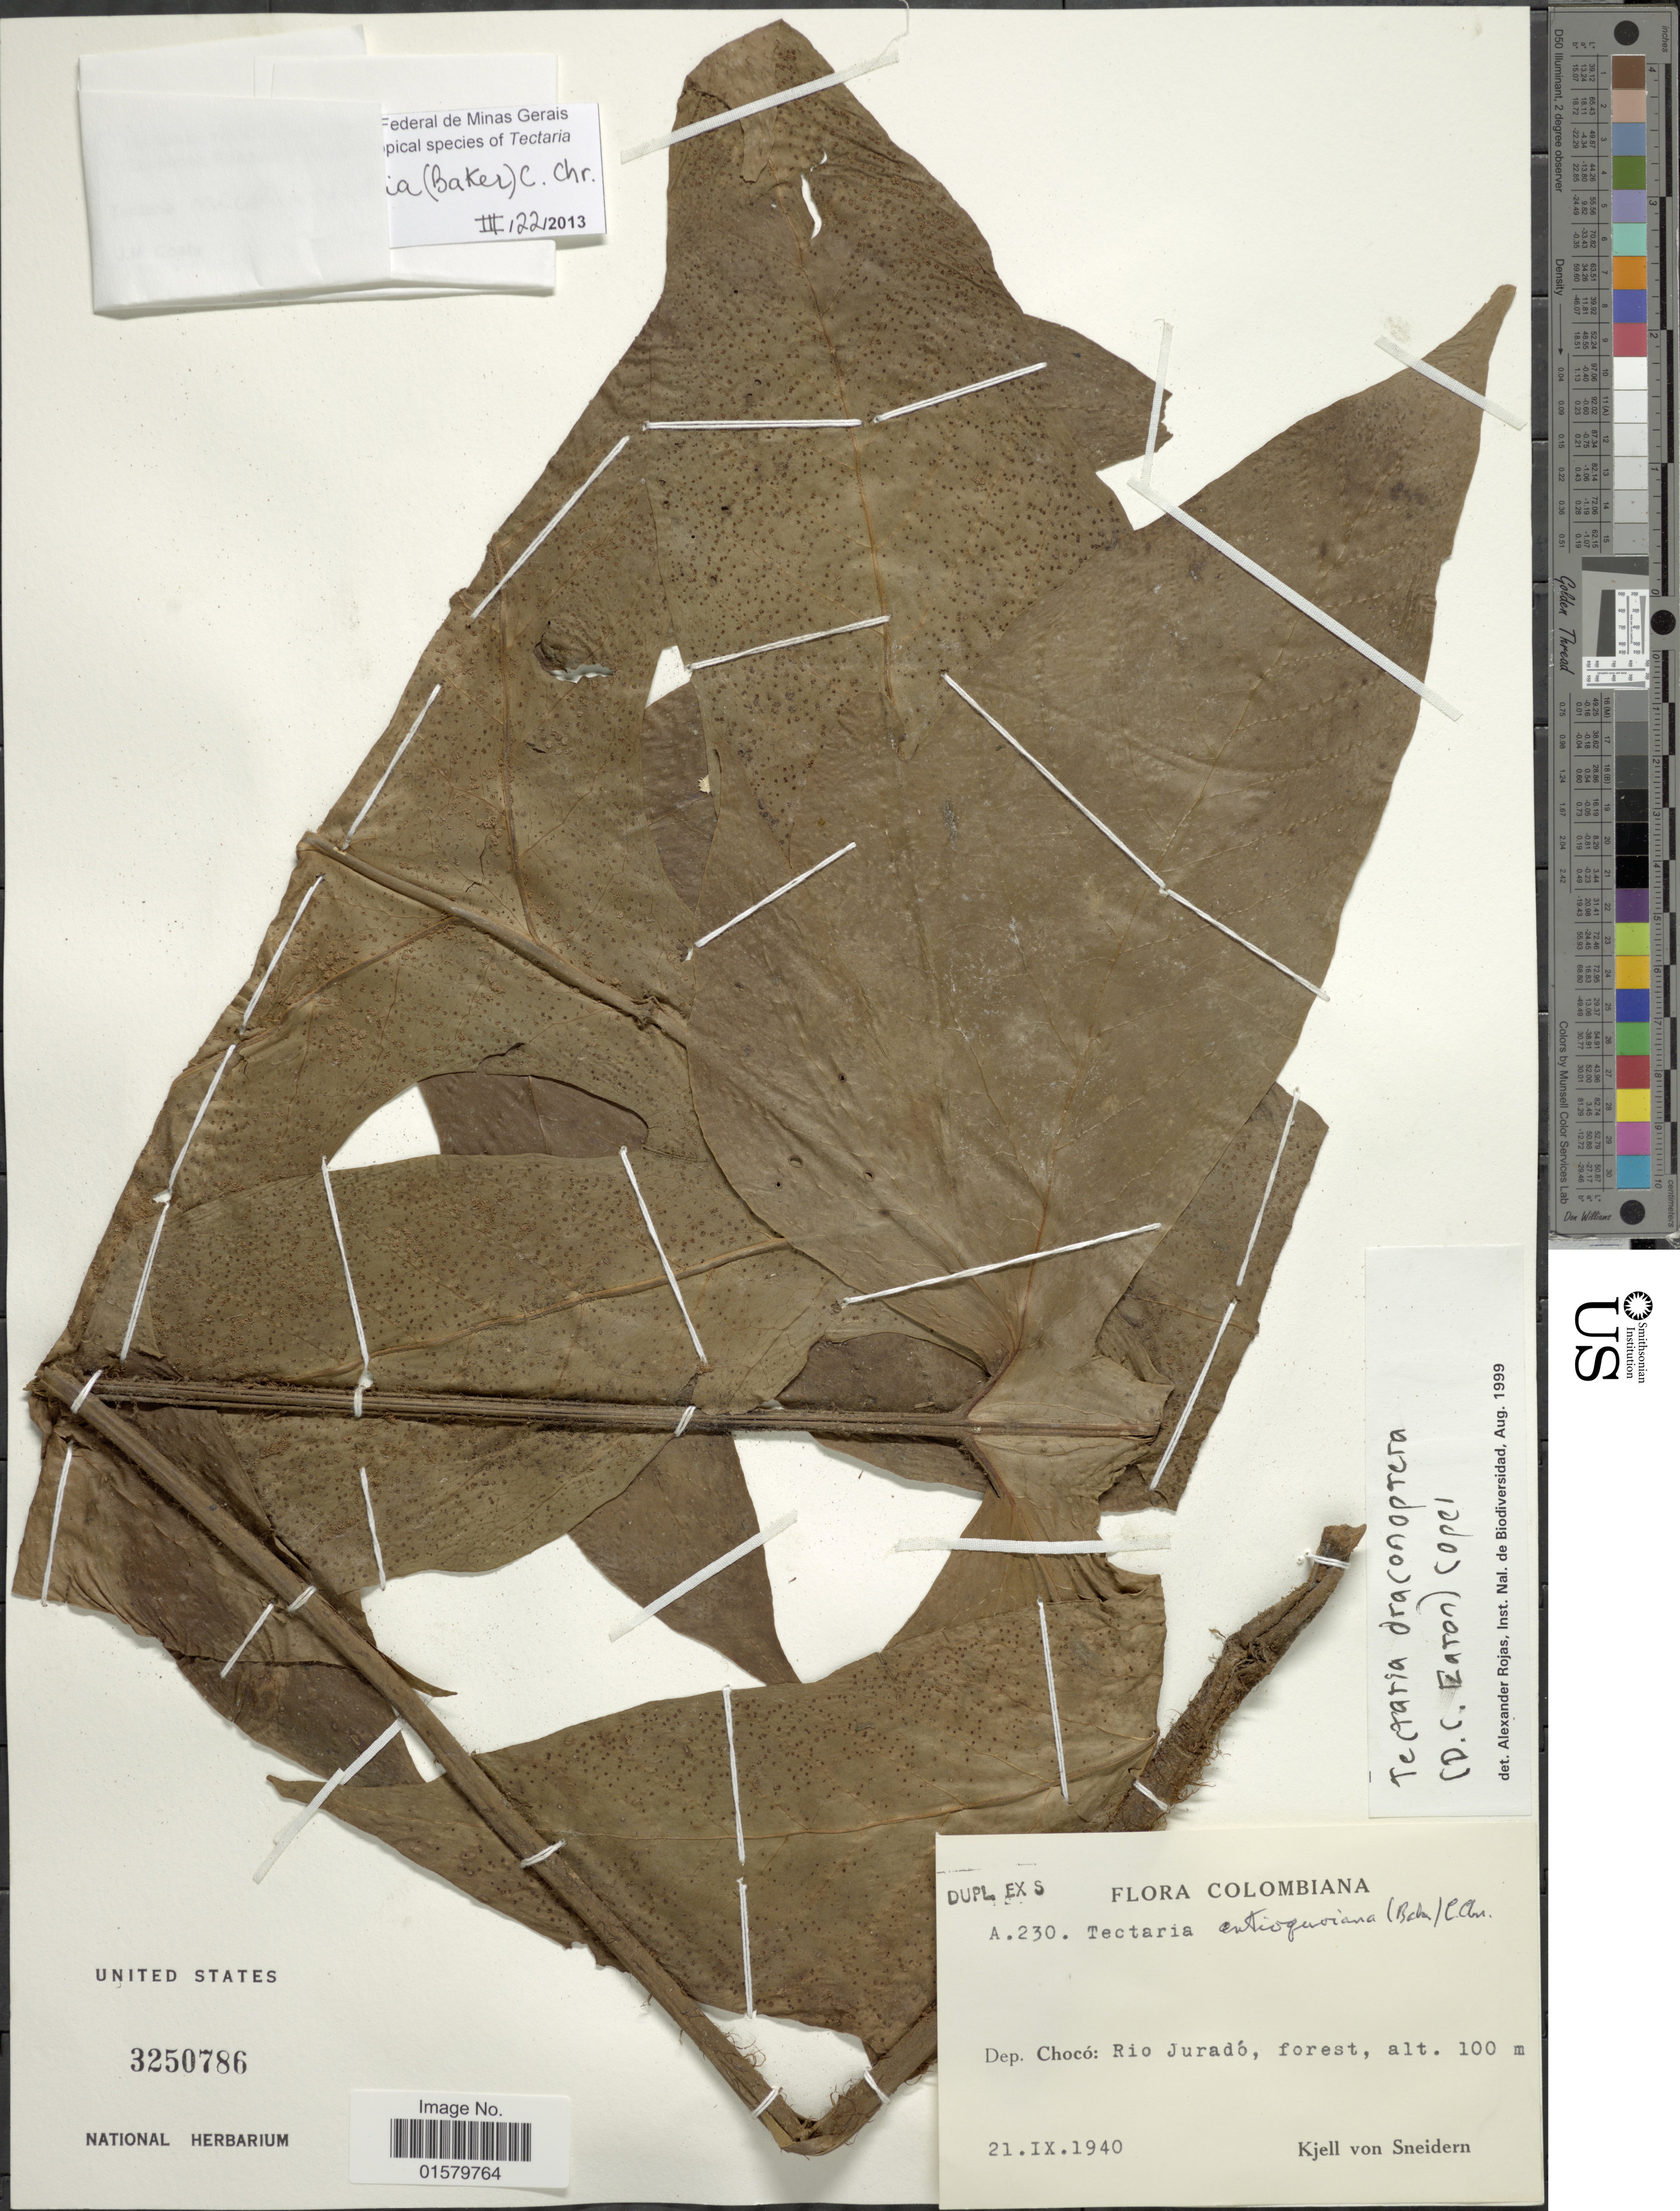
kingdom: Plantae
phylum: Tracheophyta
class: Polypodiopsida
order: Polypodiales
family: Tectariaceae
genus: Tectaria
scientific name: Tectaria nicotianifolia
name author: (Baker) C. Chr.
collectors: K. von Sneidern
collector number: A230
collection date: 1940-09-21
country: Colombia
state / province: Chocó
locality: Rio Jurado, forest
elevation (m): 100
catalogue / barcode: US 3250786